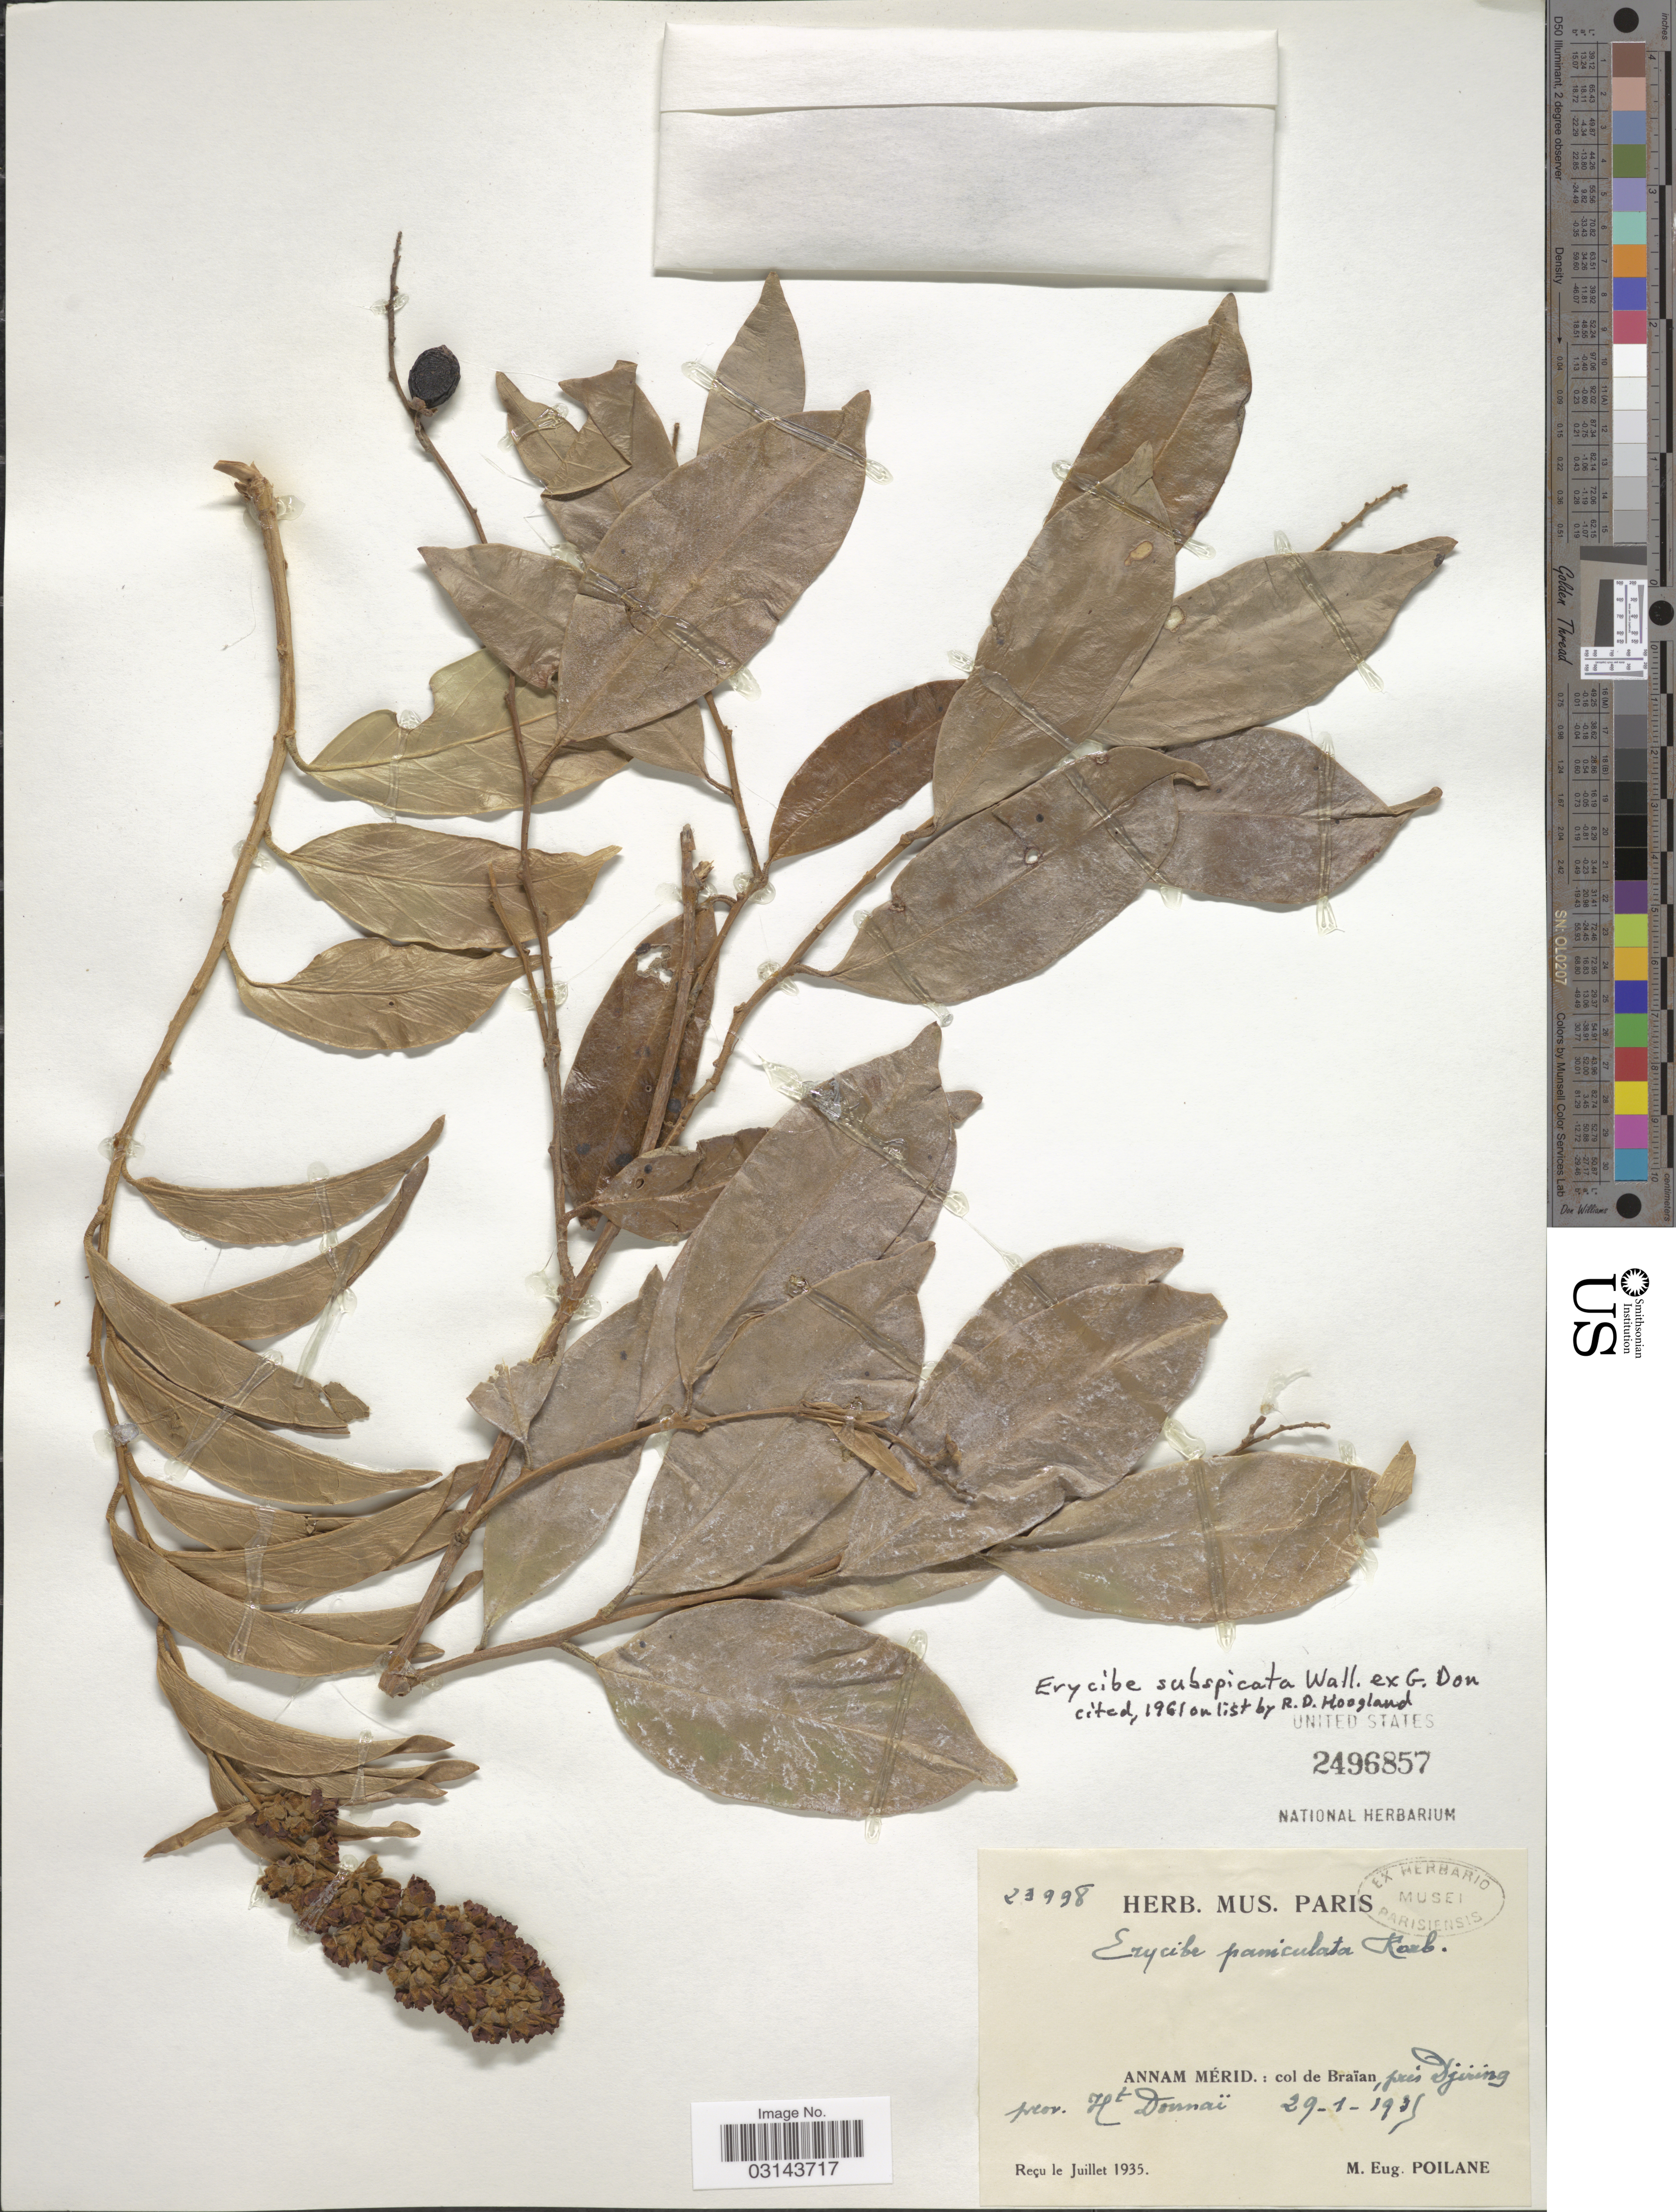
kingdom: Plantae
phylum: Tracheophyta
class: Magnoliopsida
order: Solanales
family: Convolvulaceae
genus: Erycibe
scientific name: Erycibe subspicata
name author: Wall. ex G. Don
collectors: E. Poilane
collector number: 23998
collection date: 1935-01-29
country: Vietnam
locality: Annam Mérid.: col de Braïan, prés Djiring, prov. Ht. Donnaï.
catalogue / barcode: US 2496857